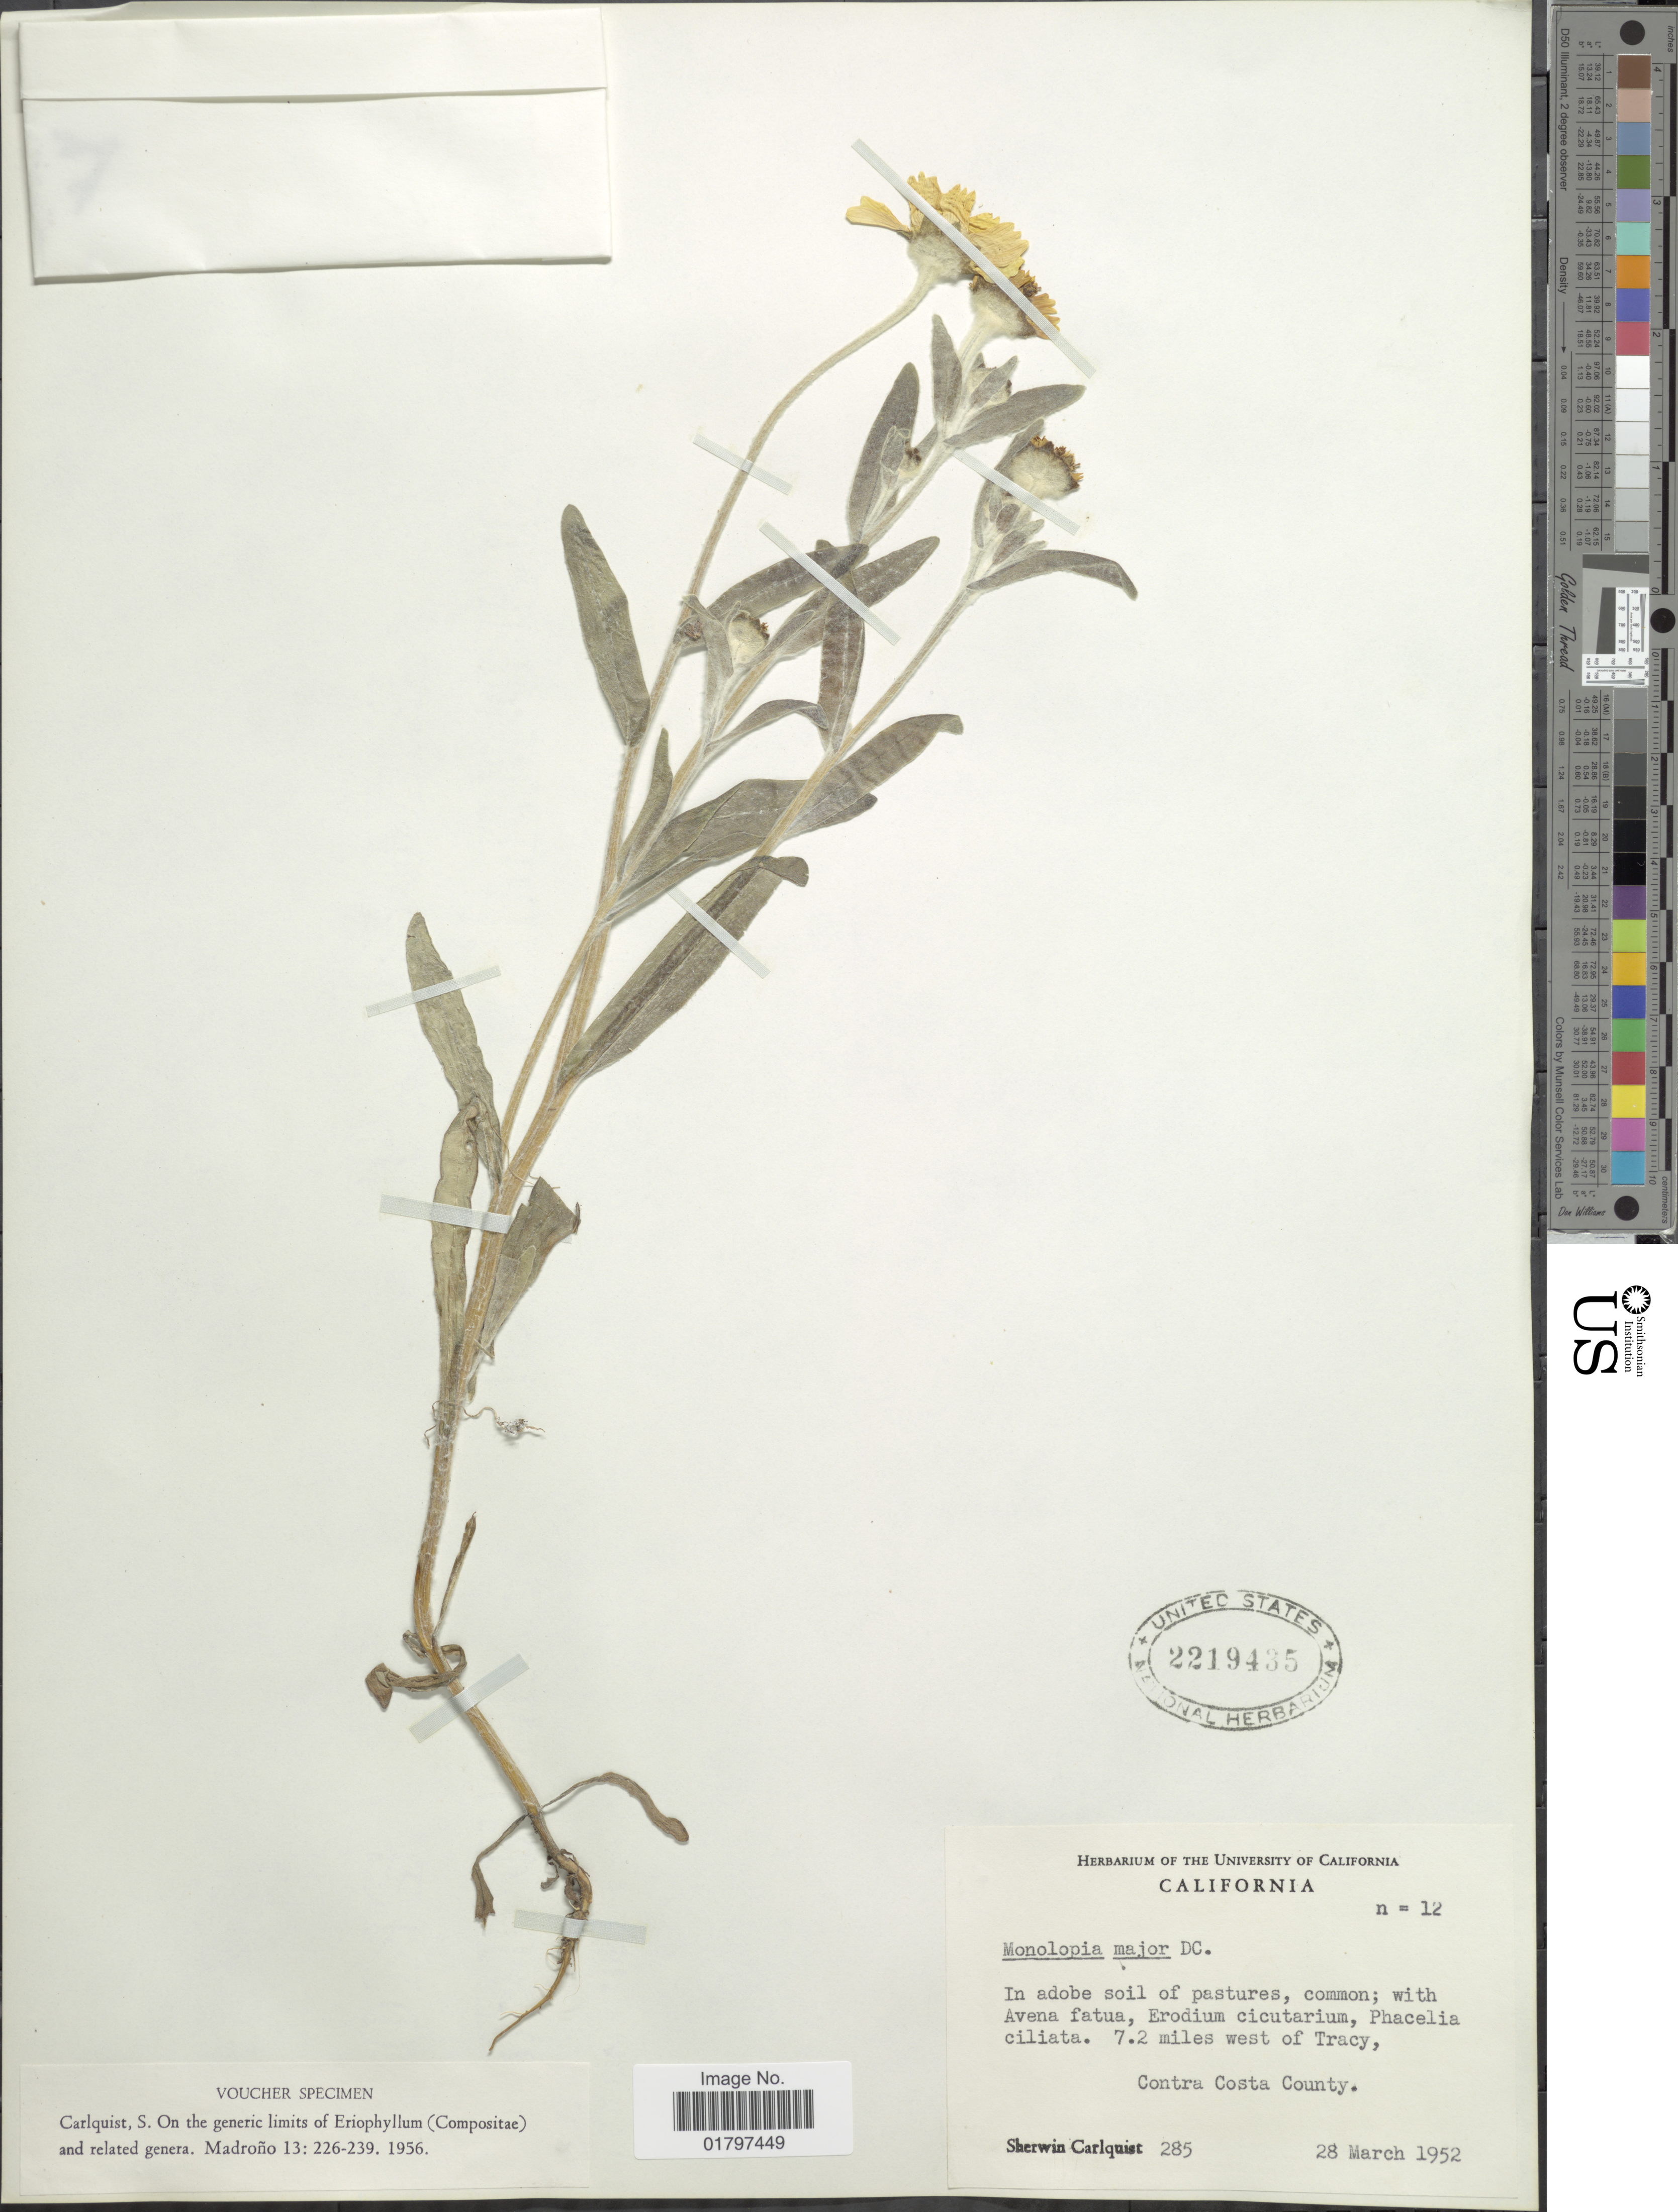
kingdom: Plantae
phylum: Tracheophyta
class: Magnoliopsida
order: Asterales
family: Asteraceae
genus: Monolopia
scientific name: Monolopia major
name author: DC.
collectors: S. Carlquist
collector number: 285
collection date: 1952-03-28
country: United States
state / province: California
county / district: Contra Costa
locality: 7.2 miles west of Tracy, Contra Costa County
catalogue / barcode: US 2219435